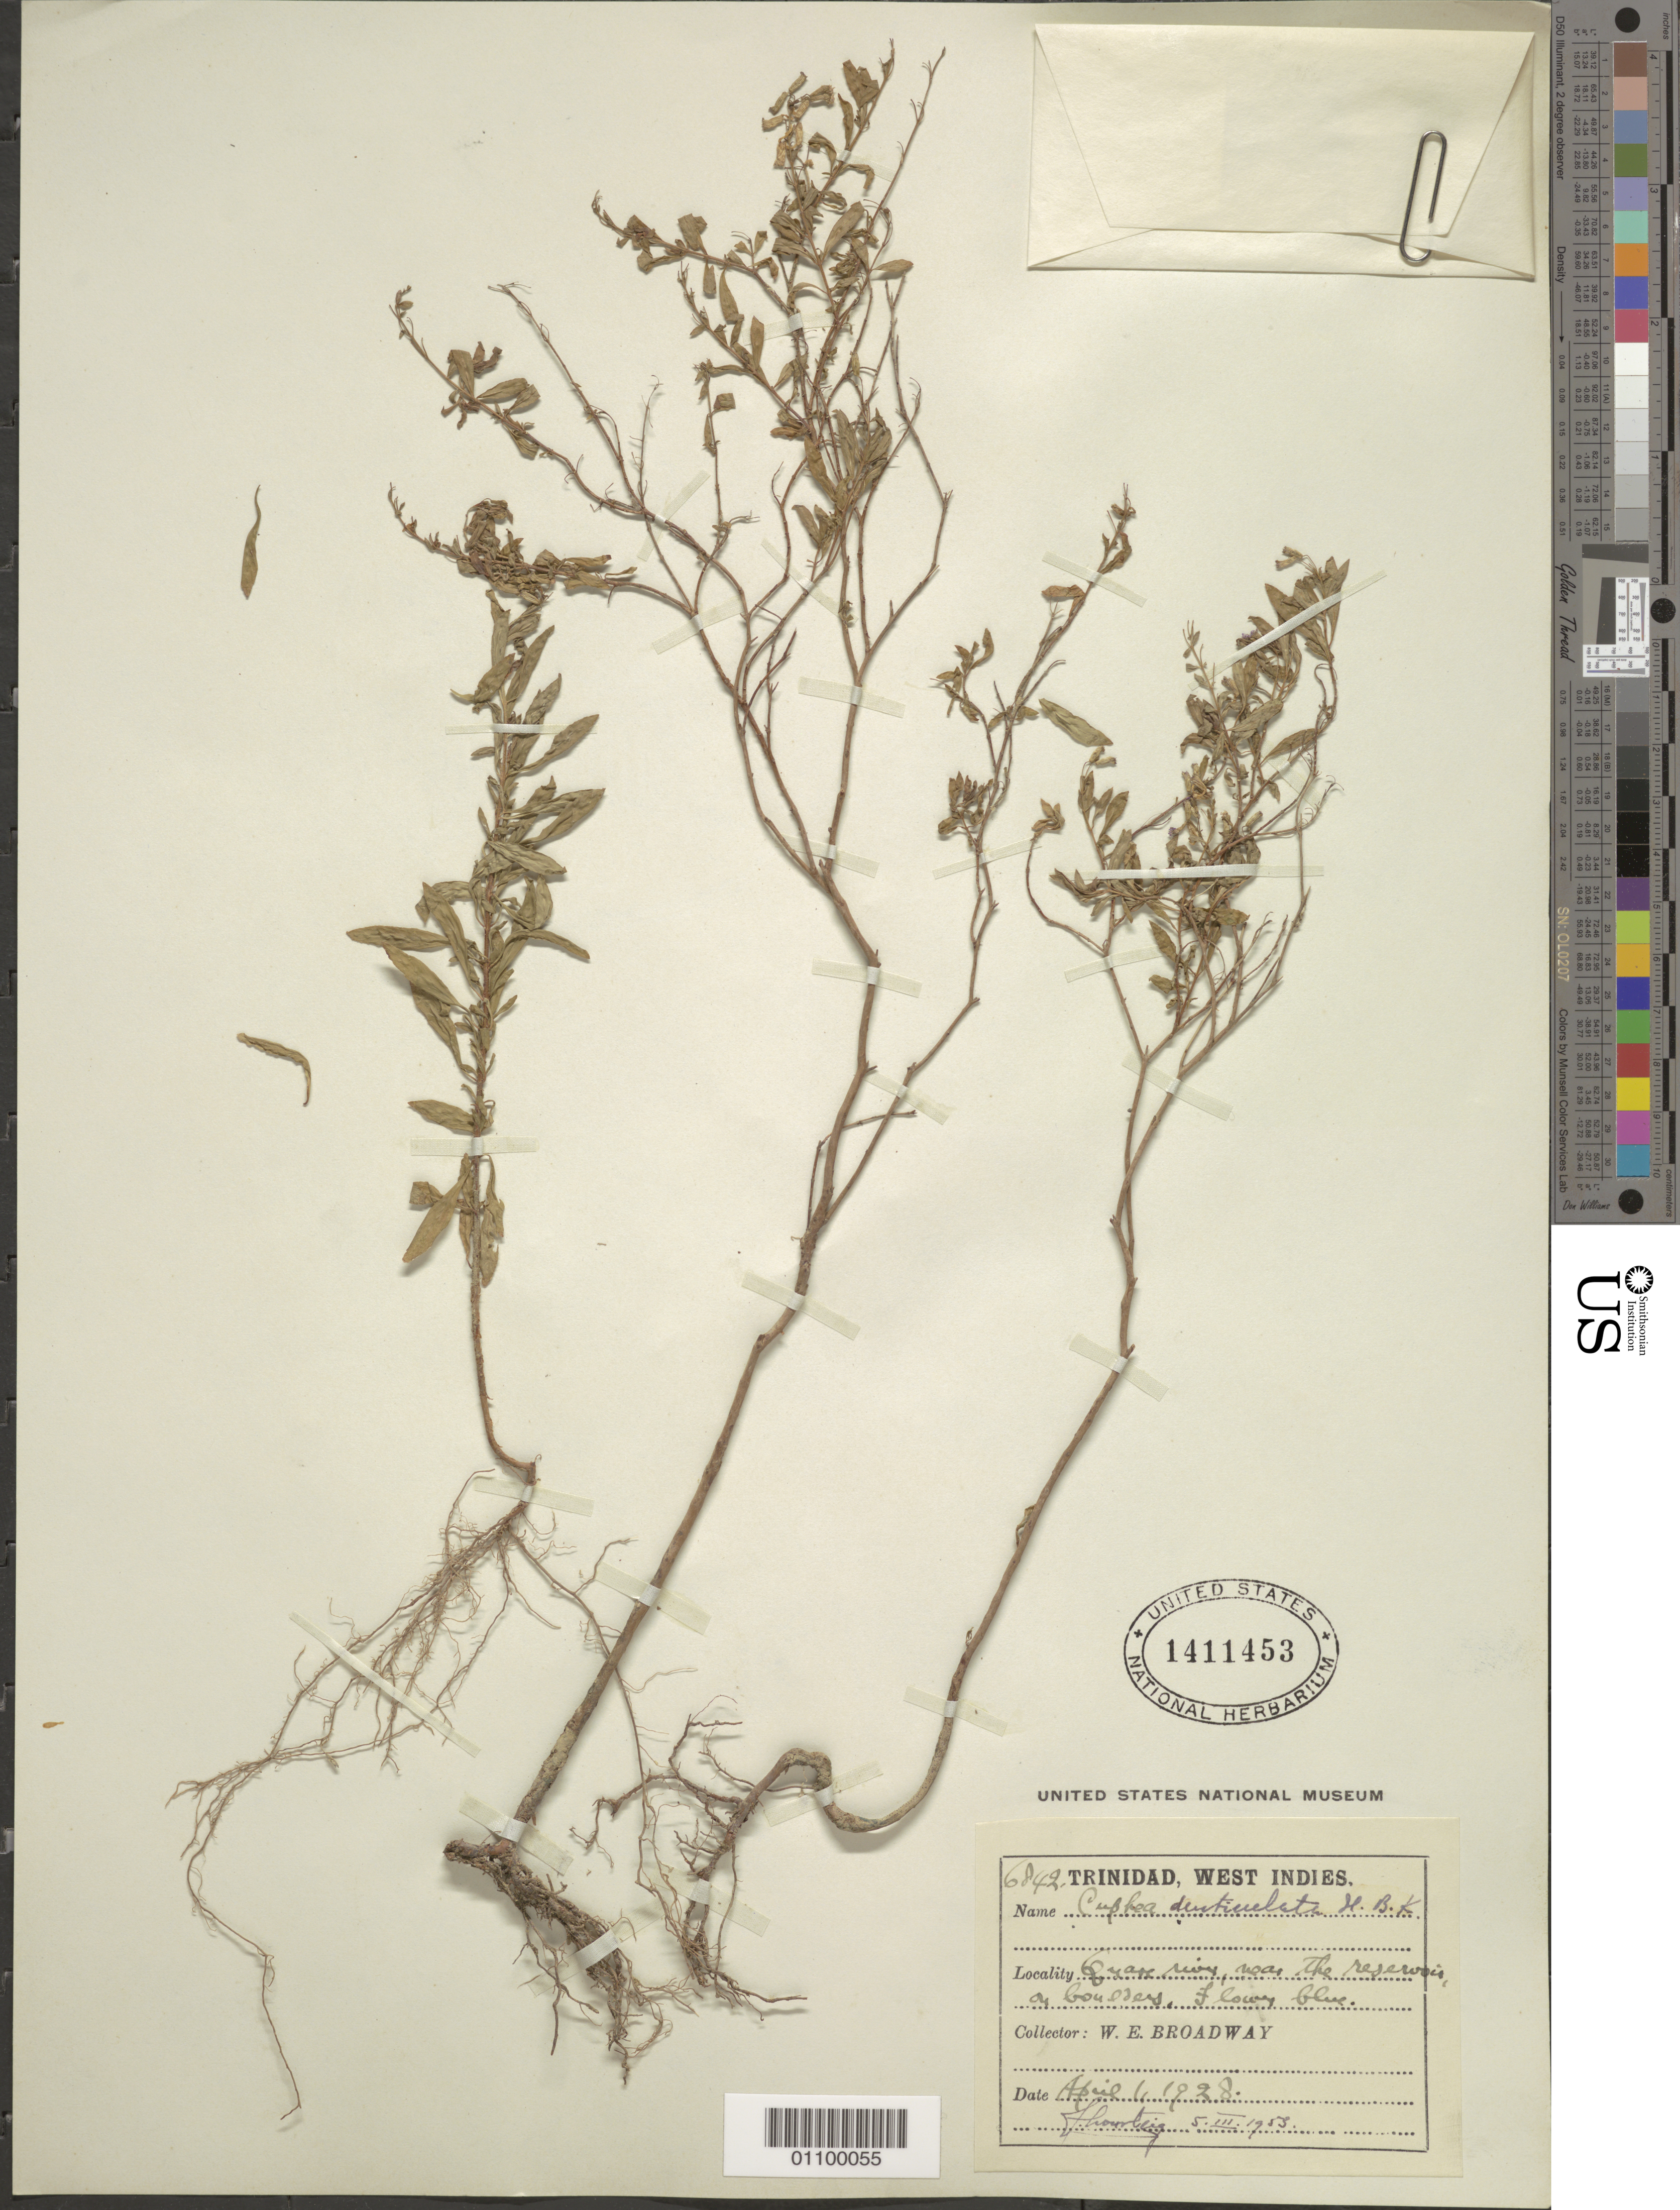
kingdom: Plantae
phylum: Tracheophyta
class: Magnoliopsida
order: Myrtales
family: Lythraceae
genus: Cuphea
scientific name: Cuphea denticulata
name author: Kunth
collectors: W. E. Broadway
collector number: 6842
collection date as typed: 01 Apr 1928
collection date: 1928-04-01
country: Trinidad and Tobago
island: Trinidad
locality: near the reservoir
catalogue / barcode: US 1411453